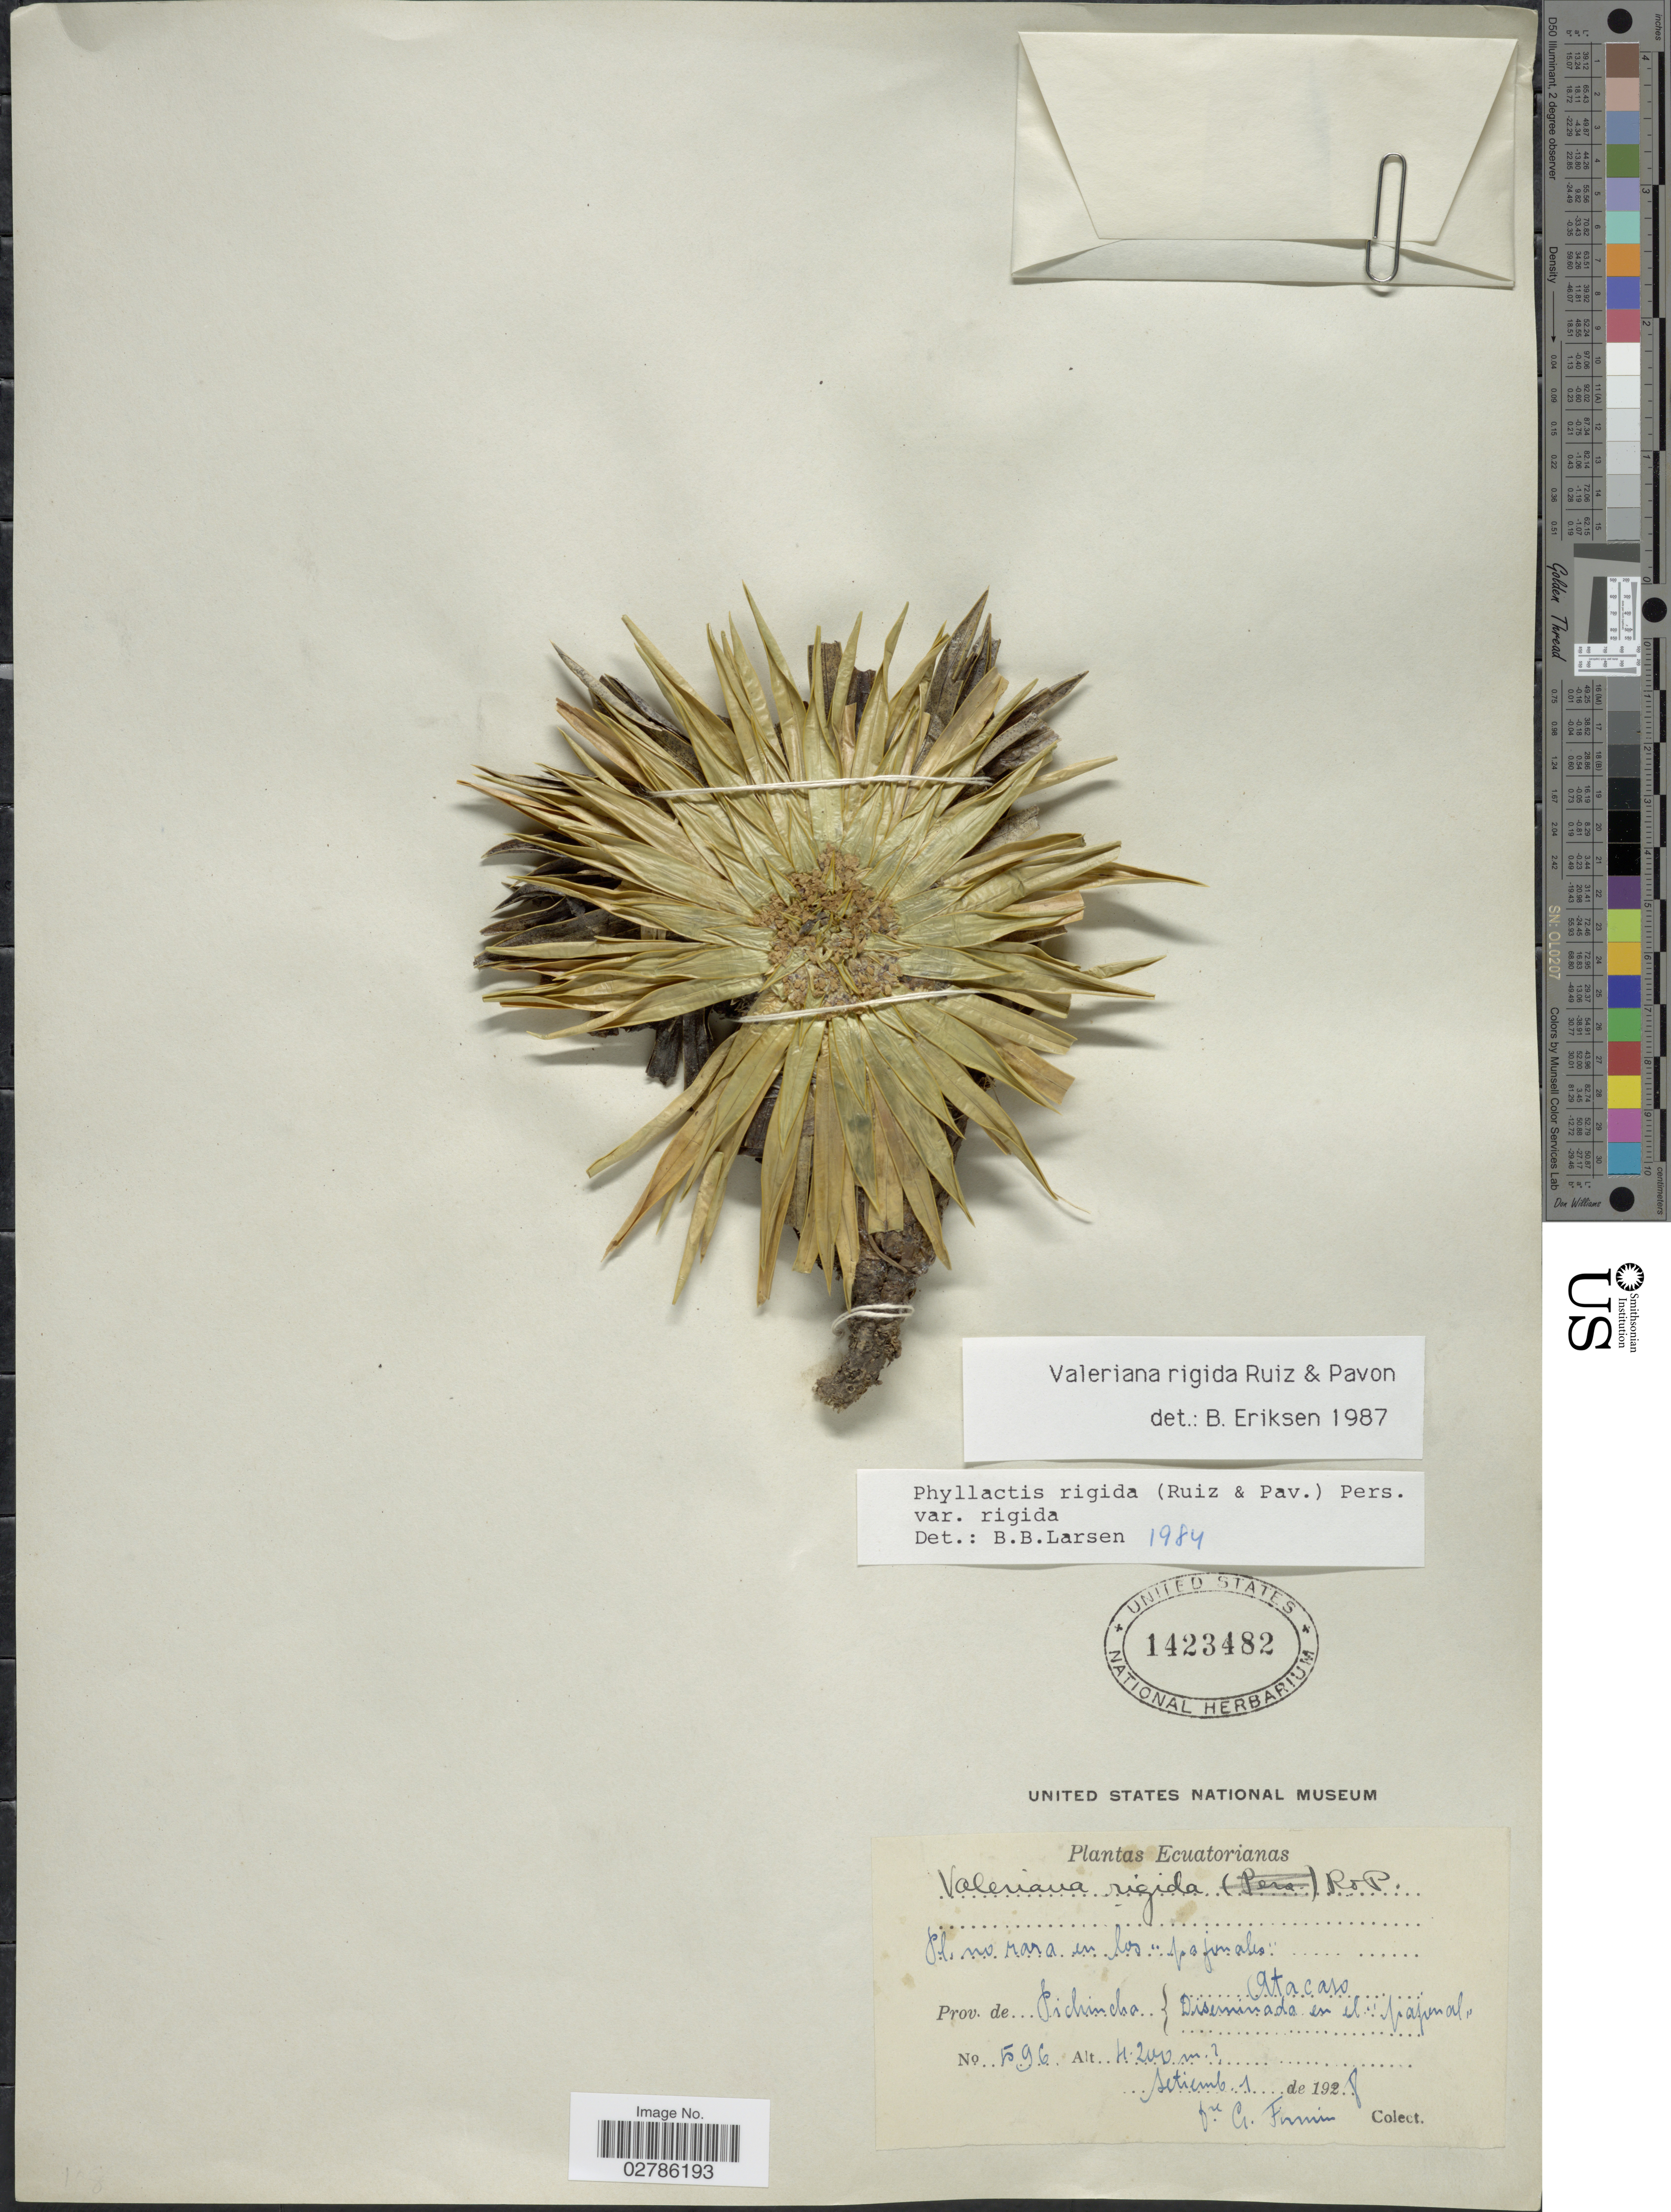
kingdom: Plantae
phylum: Tracheophyta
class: Magnoliopsida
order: Dipsacales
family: Caprifoliaceae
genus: Phyllactis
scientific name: Phyllactis rigida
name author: (Ruiz & Pav.) Pers.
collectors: F. Firmin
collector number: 596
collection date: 1928-09-01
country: Ecuador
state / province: Pichincha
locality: Atacaro, Diseminada en el papenal.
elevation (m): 4200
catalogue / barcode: US 1423482